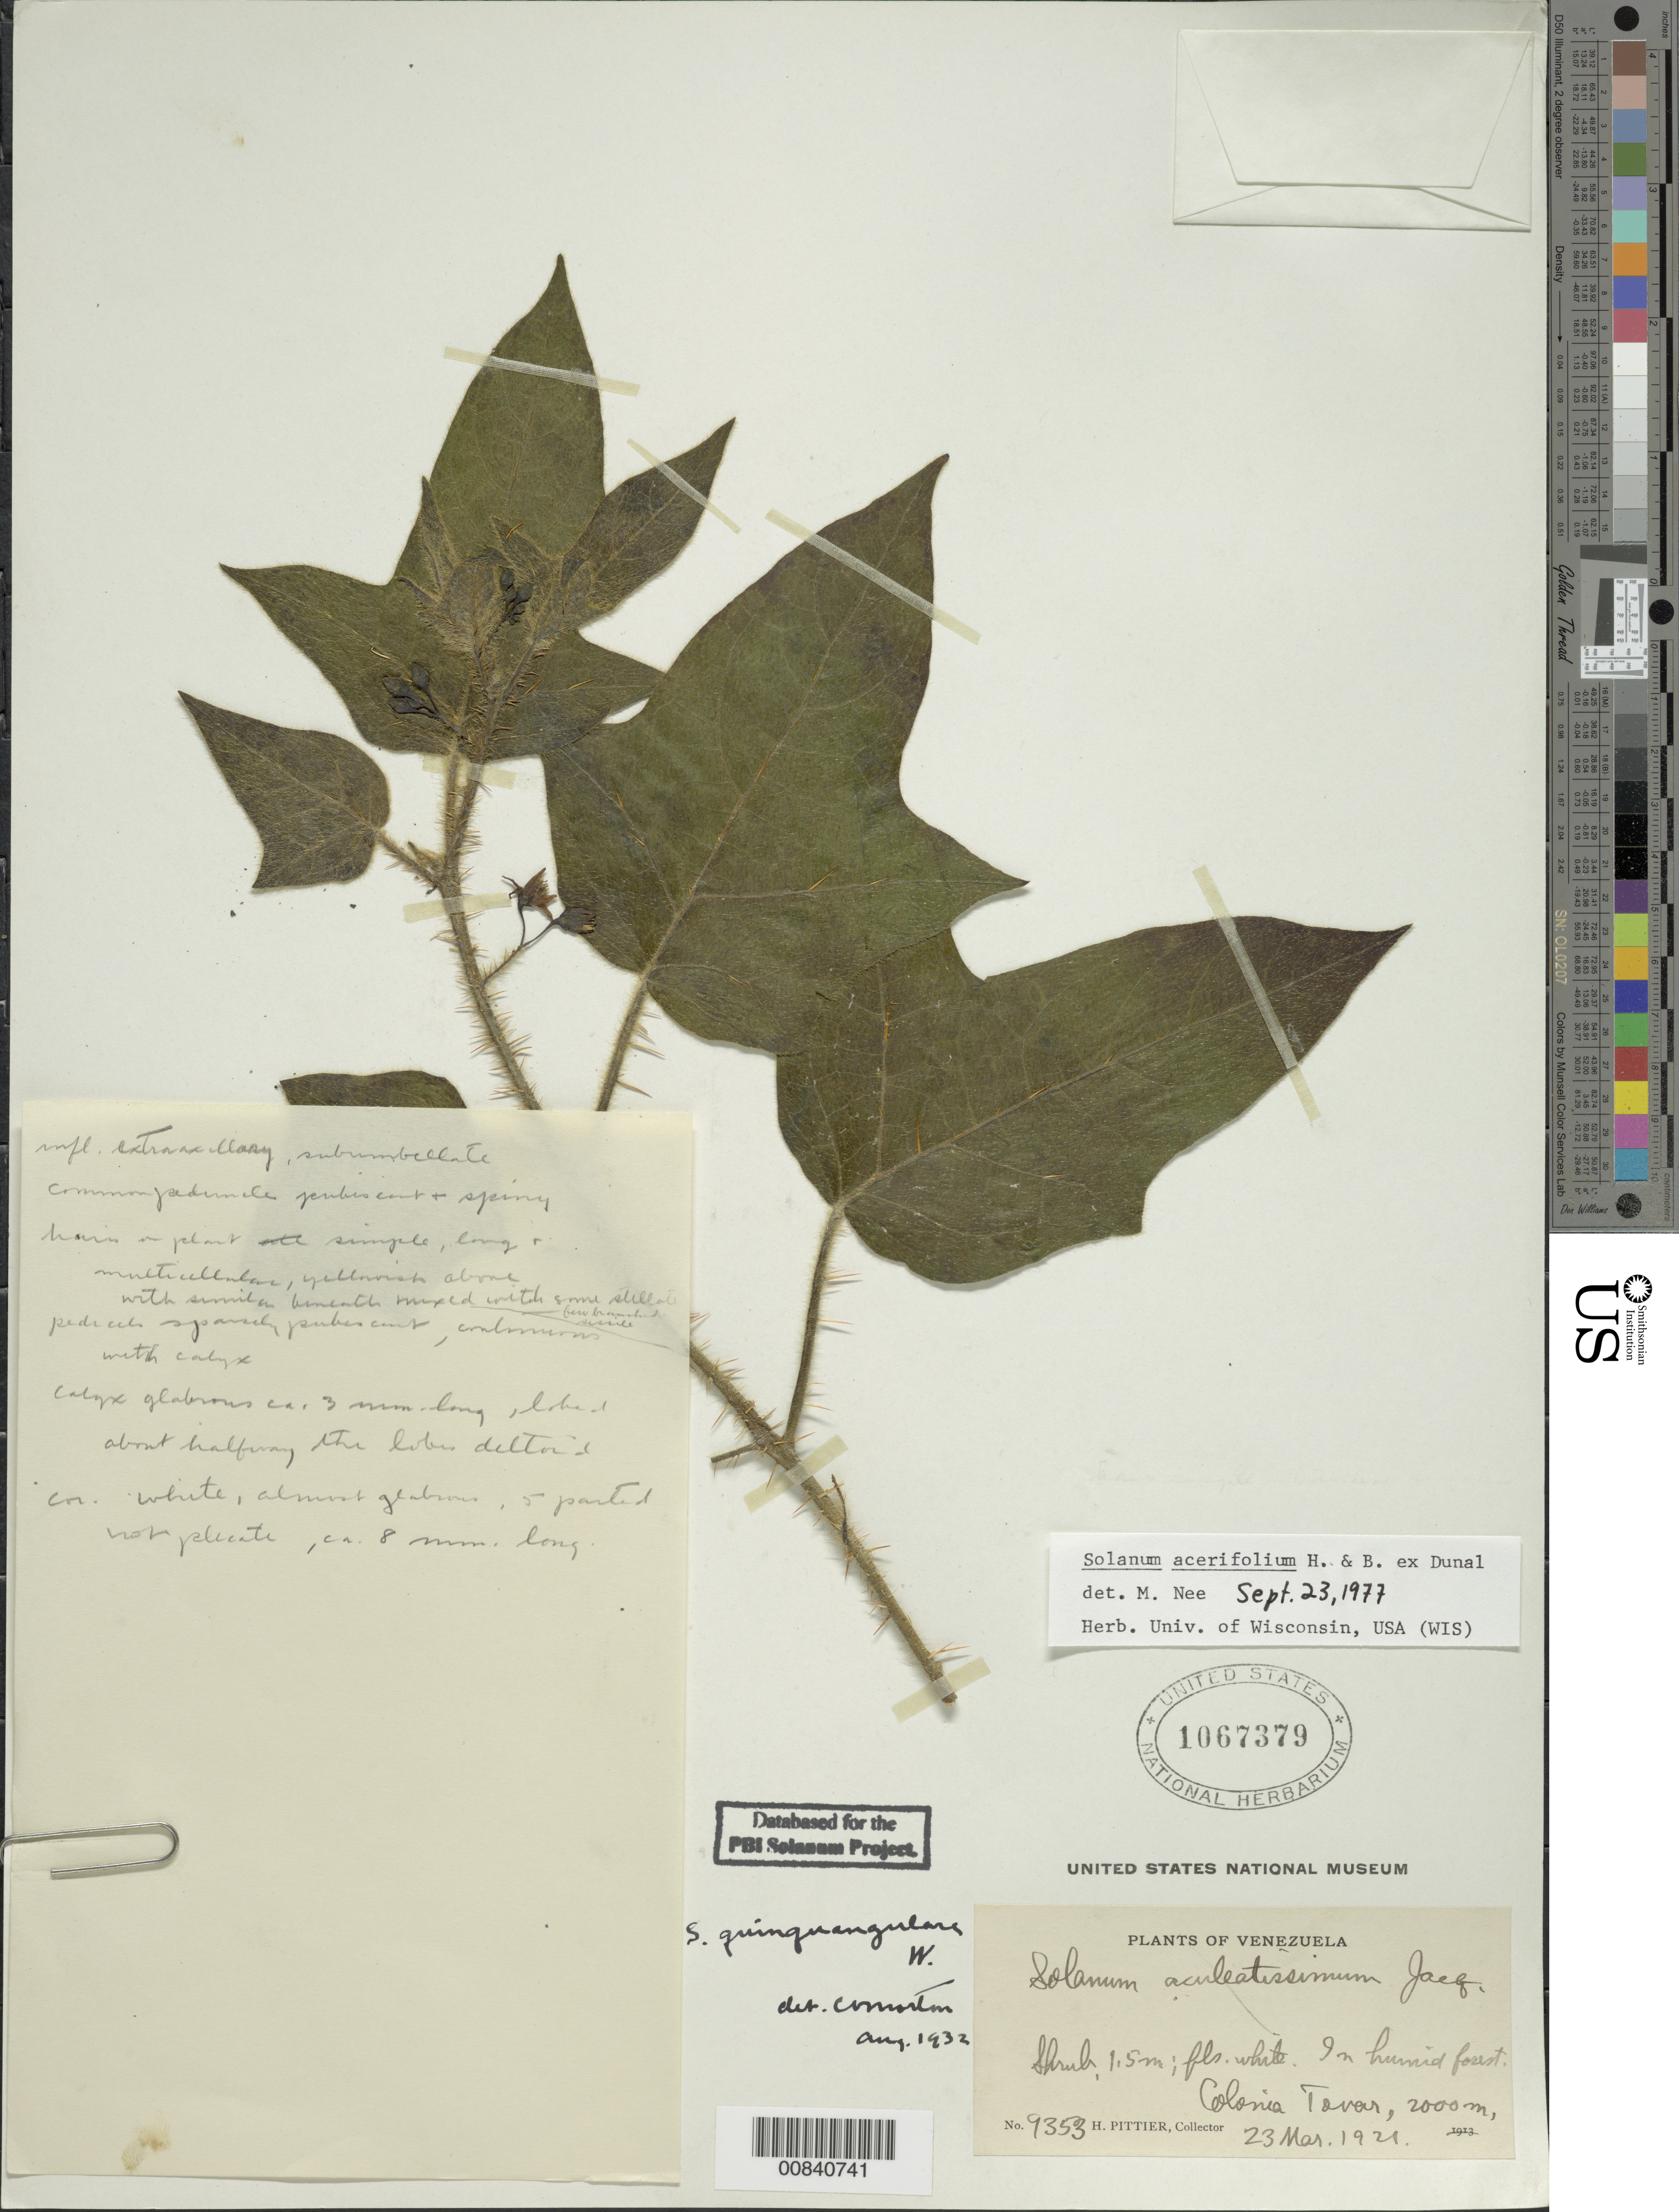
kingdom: Plantae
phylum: Tracheophyta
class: Magnoliopsida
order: Solanales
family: Solanaceae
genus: Solanum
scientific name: Solanum acerifolium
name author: Humb. & Bonpl. ex Dunal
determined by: Nee, Michael H.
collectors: H. F. Pittier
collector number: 9343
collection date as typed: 23 Mar 1921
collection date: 1921-03-23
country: Venezuela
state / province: Distrito Federal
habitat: In humid forest.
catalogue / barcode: US 1067397